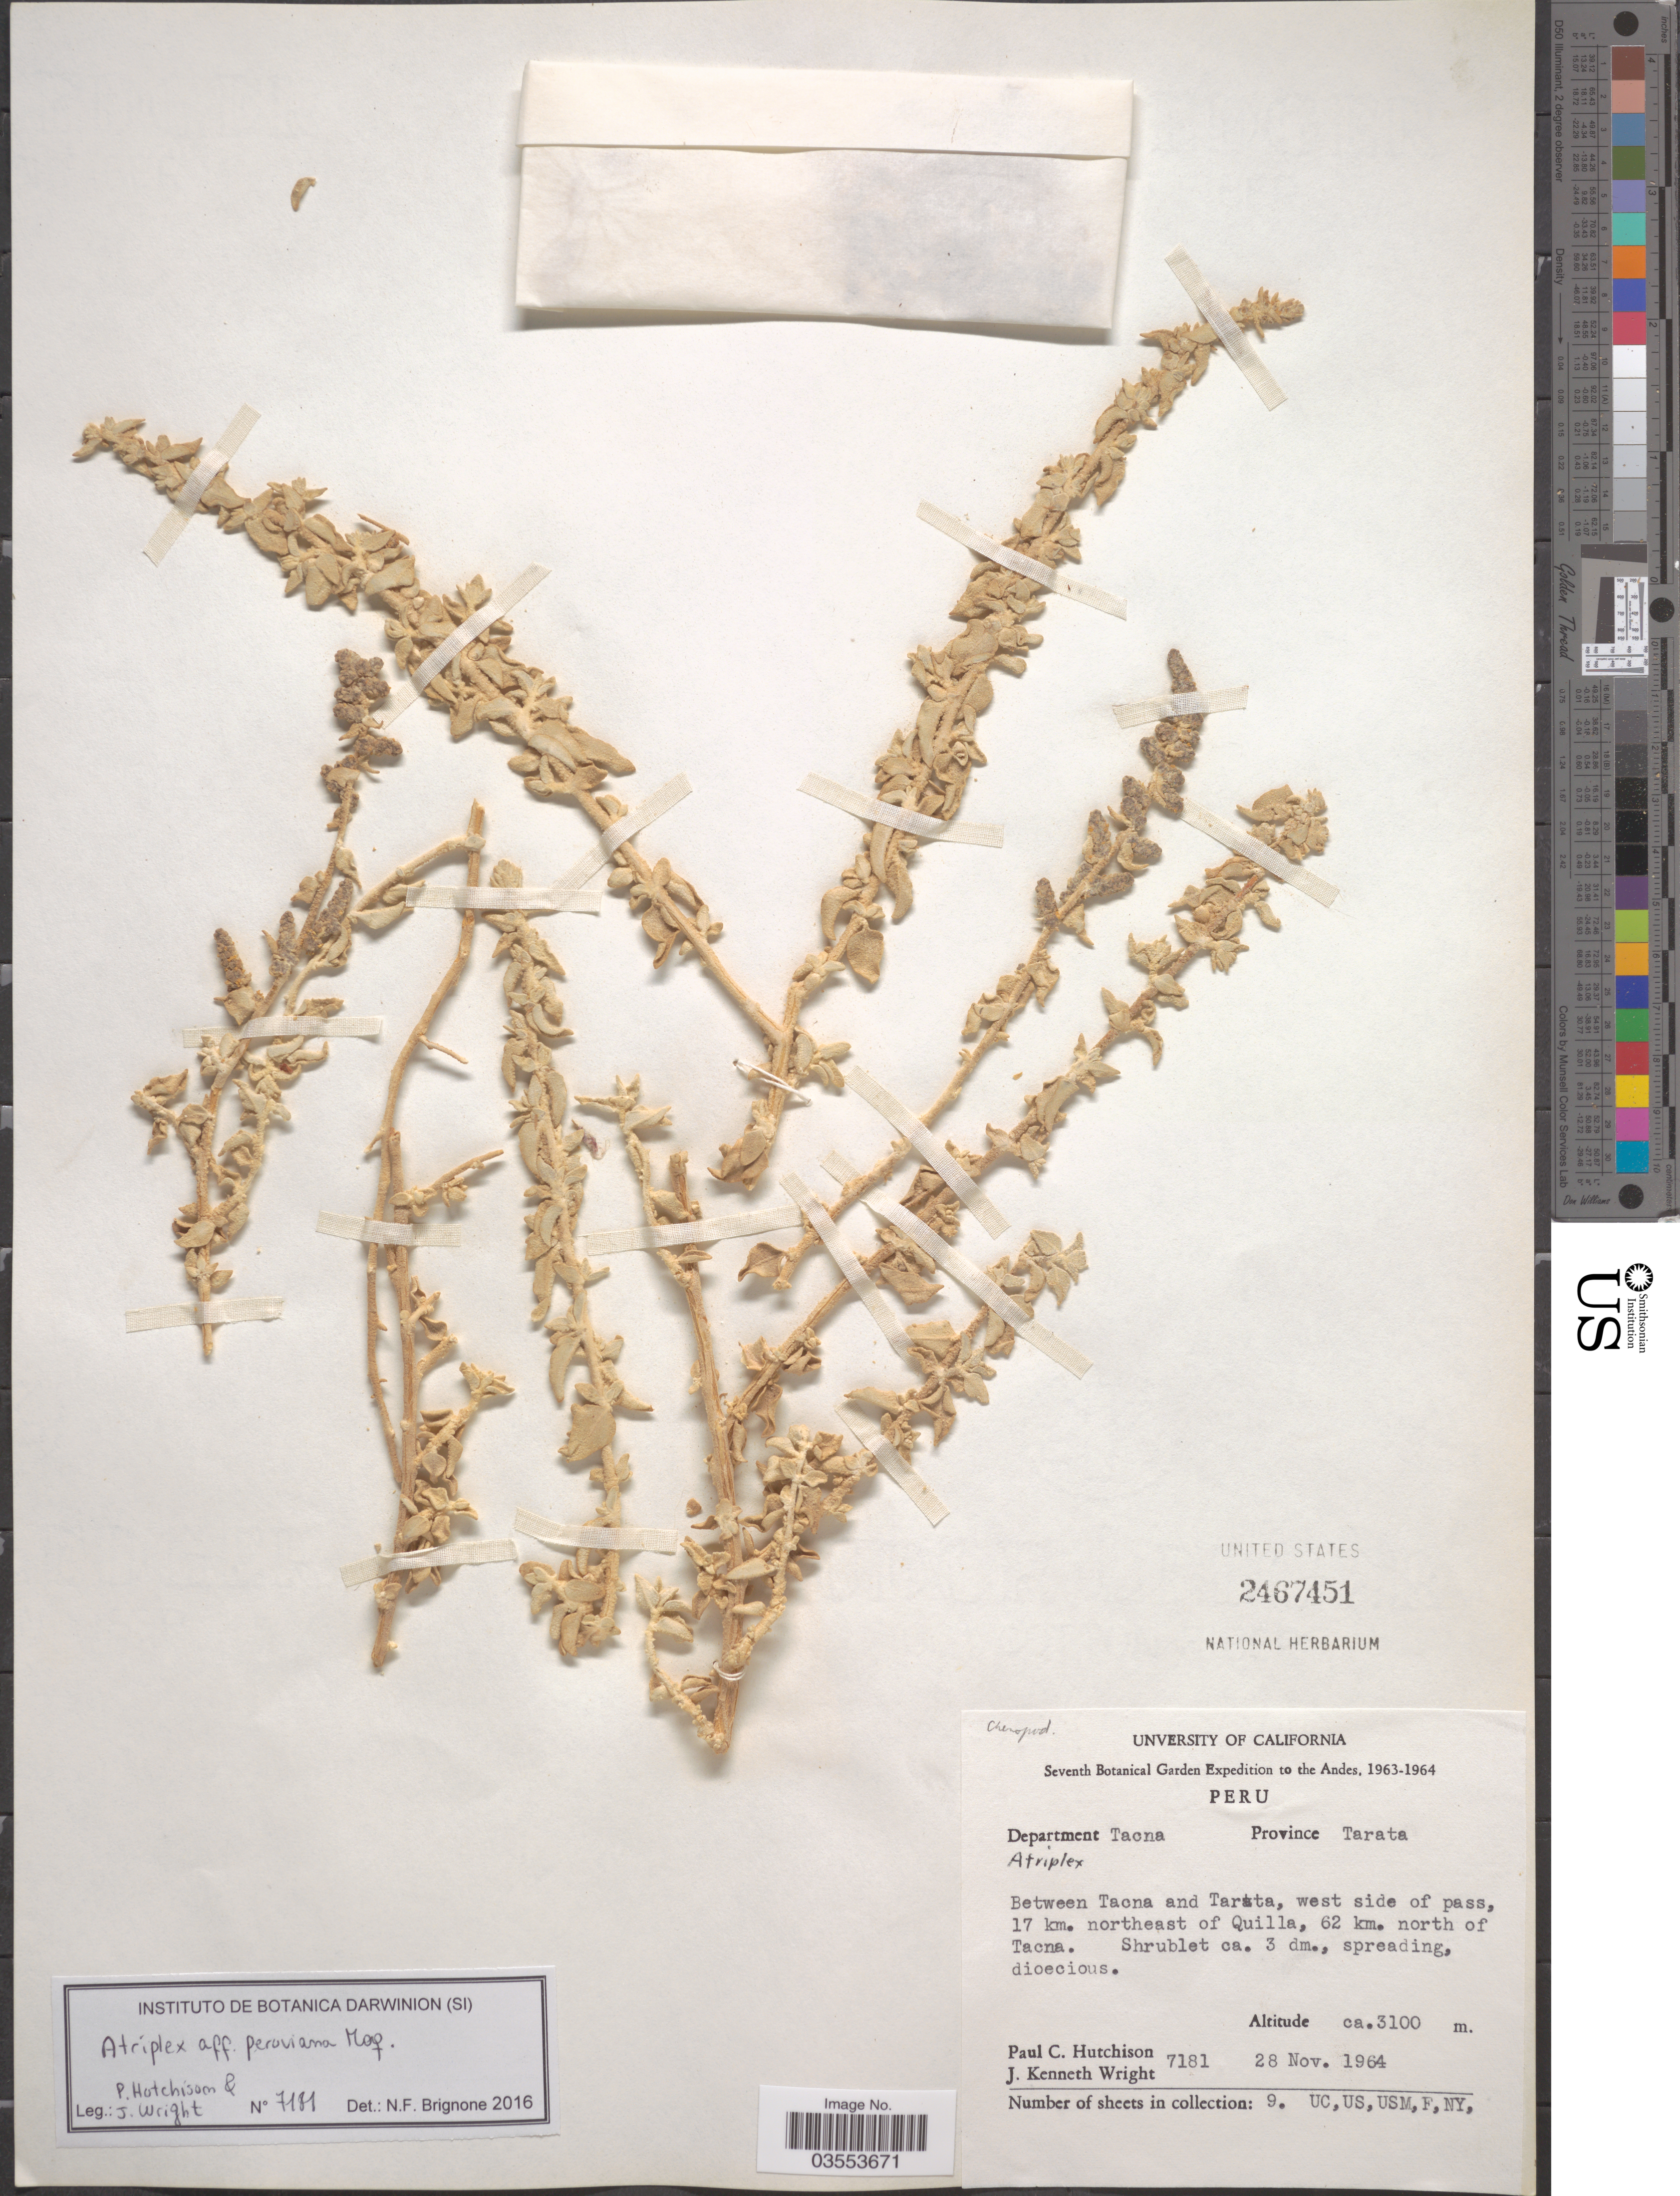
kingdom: Plantae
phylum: Tracheophyta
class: Magnoliopsida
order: Caryophyllales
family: Amaranthaceae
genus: Atriplex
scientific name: Atriplex sp.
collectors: P. C. Hutchison & J. K. Wright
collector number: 7181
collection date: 1964-11-28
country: Peru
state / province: Tacna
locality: The Andes. Department Tacna. Province Tarata. Between Tacna and Tarata, west side of pass, 17 km. northeast of Quilla, 62 km. north of Tacna.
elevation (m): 3100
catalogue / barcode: US 2467451